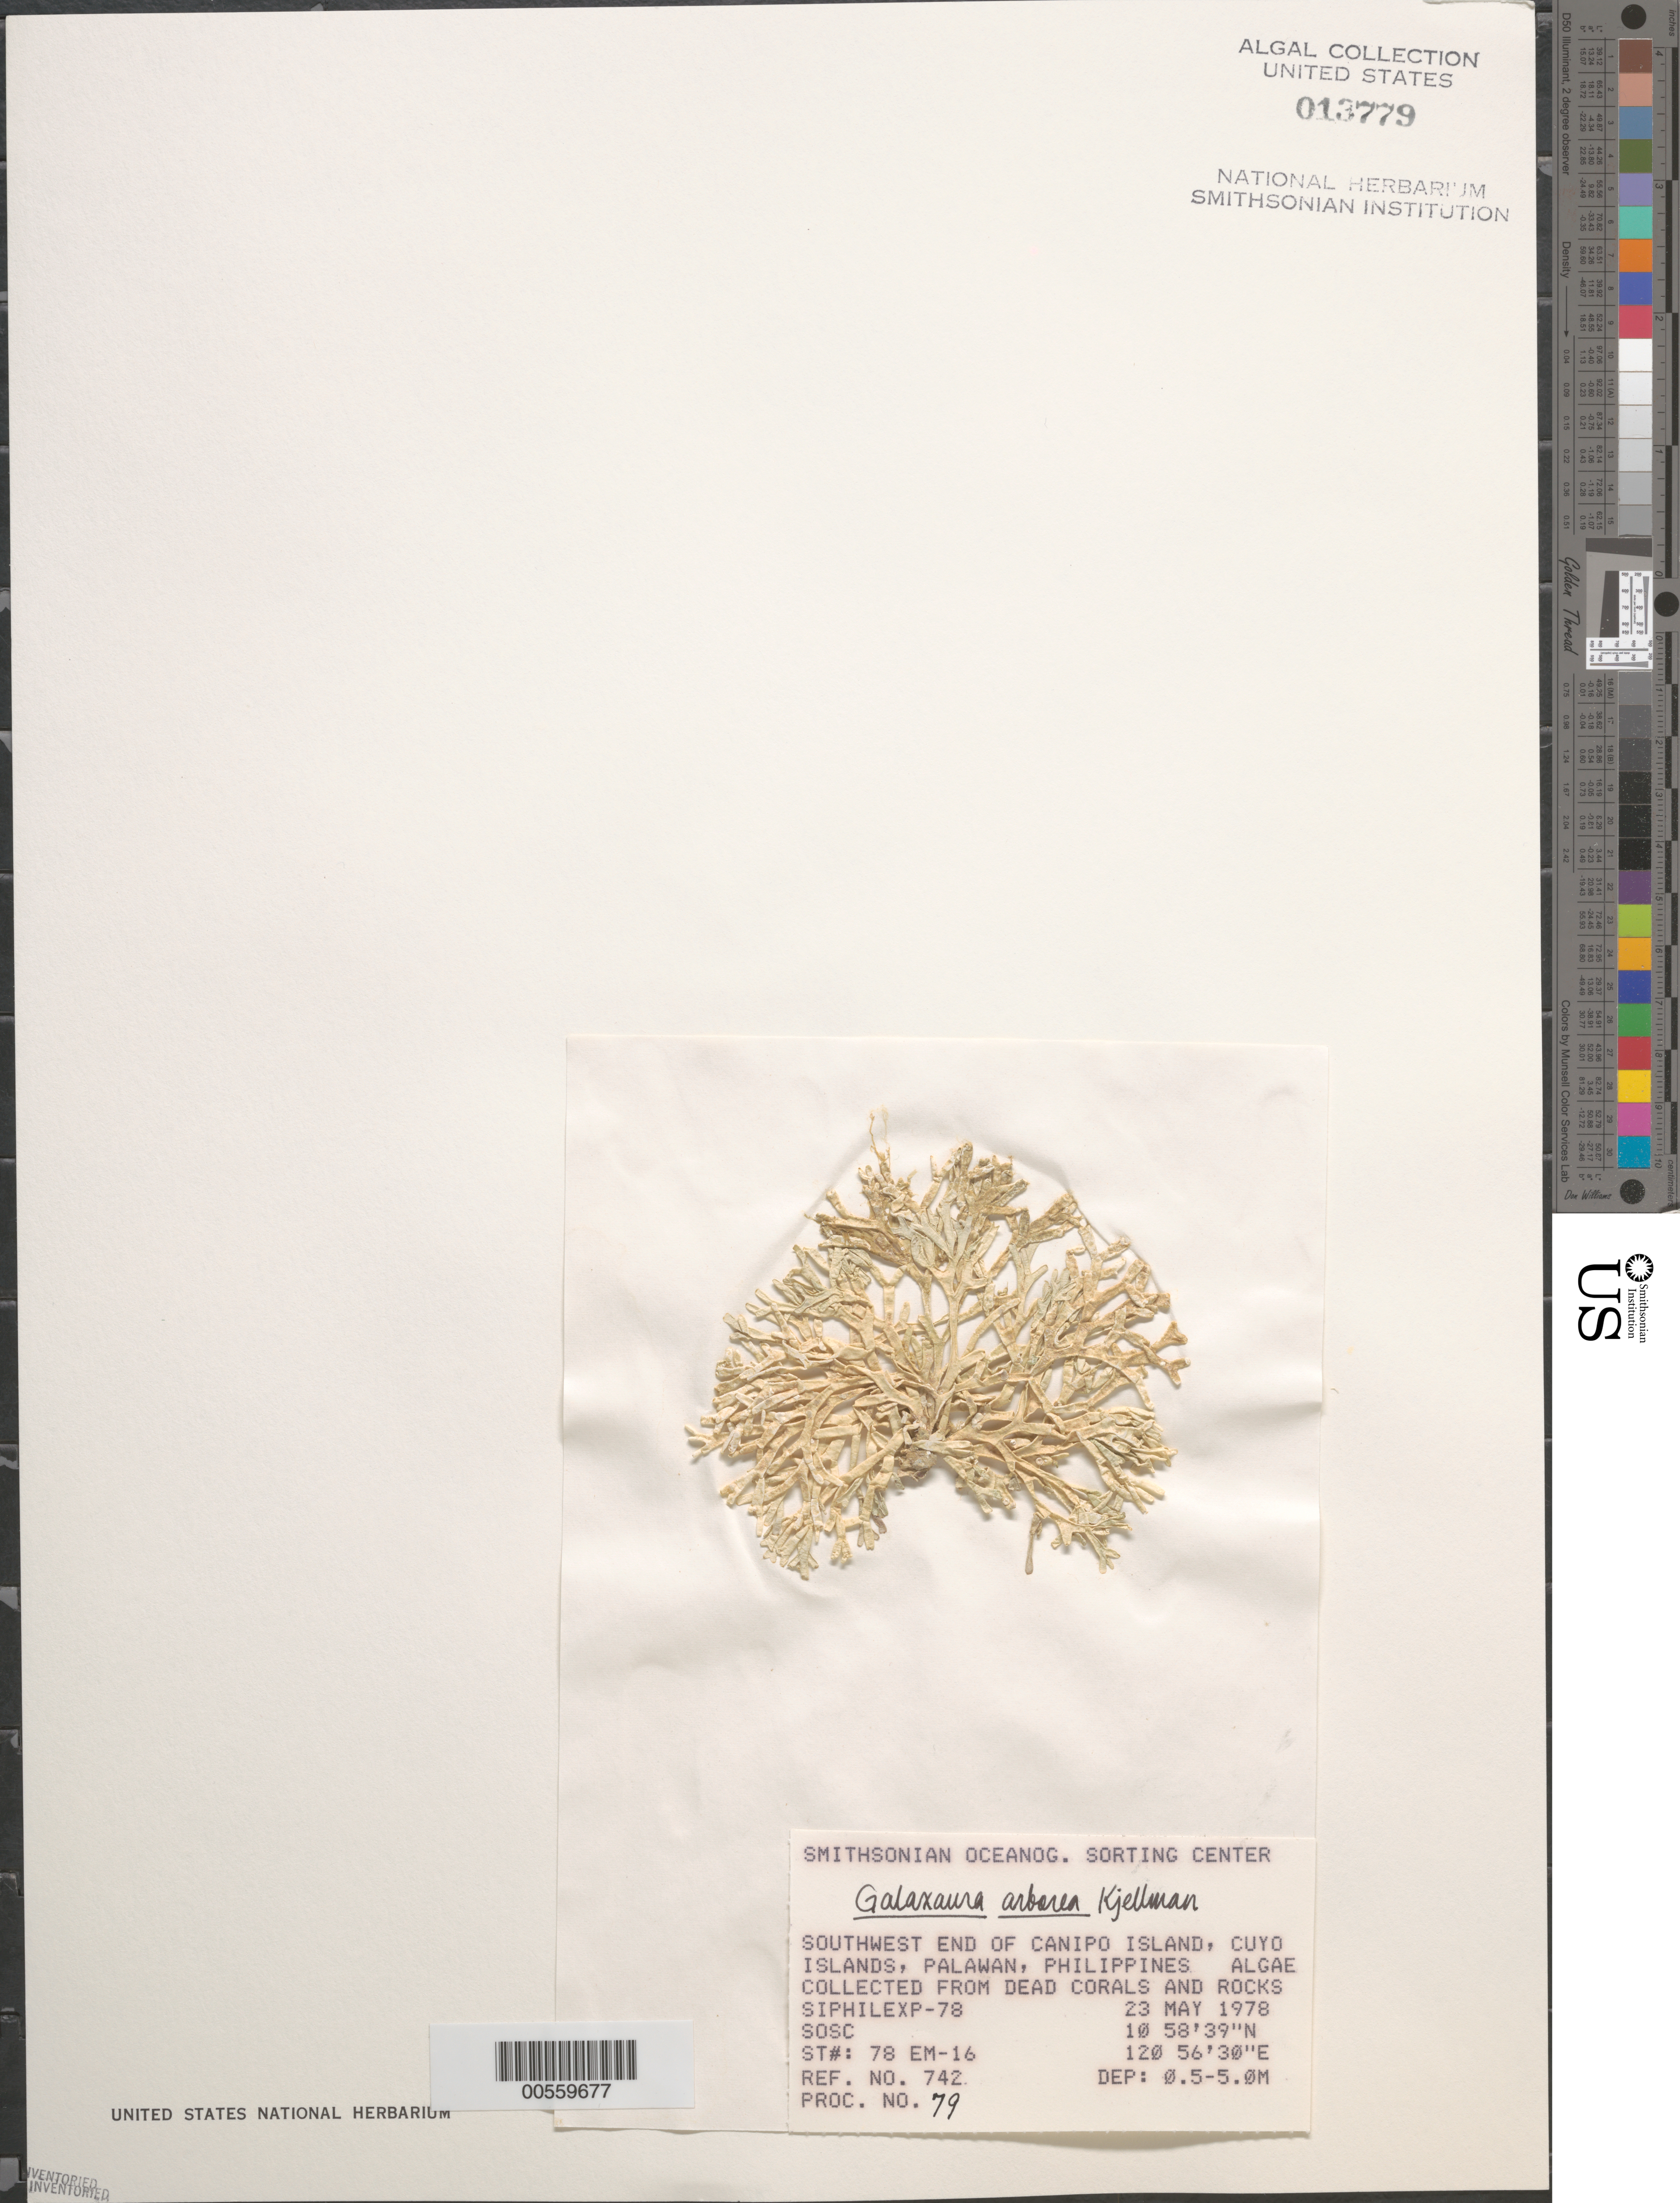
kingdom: Plantae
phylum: Rhodophyta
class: Florideophyceae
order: Nemaliales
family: Galaxauraceae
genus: Dichotomaria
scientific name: Dichotomaria spathulata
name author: (Kjellm.) A. Kurihara & Huisman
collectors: SOSC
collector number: Station 78 Em-16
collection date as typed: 23 May 1978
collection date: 1978-05-23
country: Philippines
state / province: Mimaropa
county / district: Palawan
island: Canipo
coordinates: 10 58' 39" N, 120 56' 30" E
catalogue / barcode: US 13779